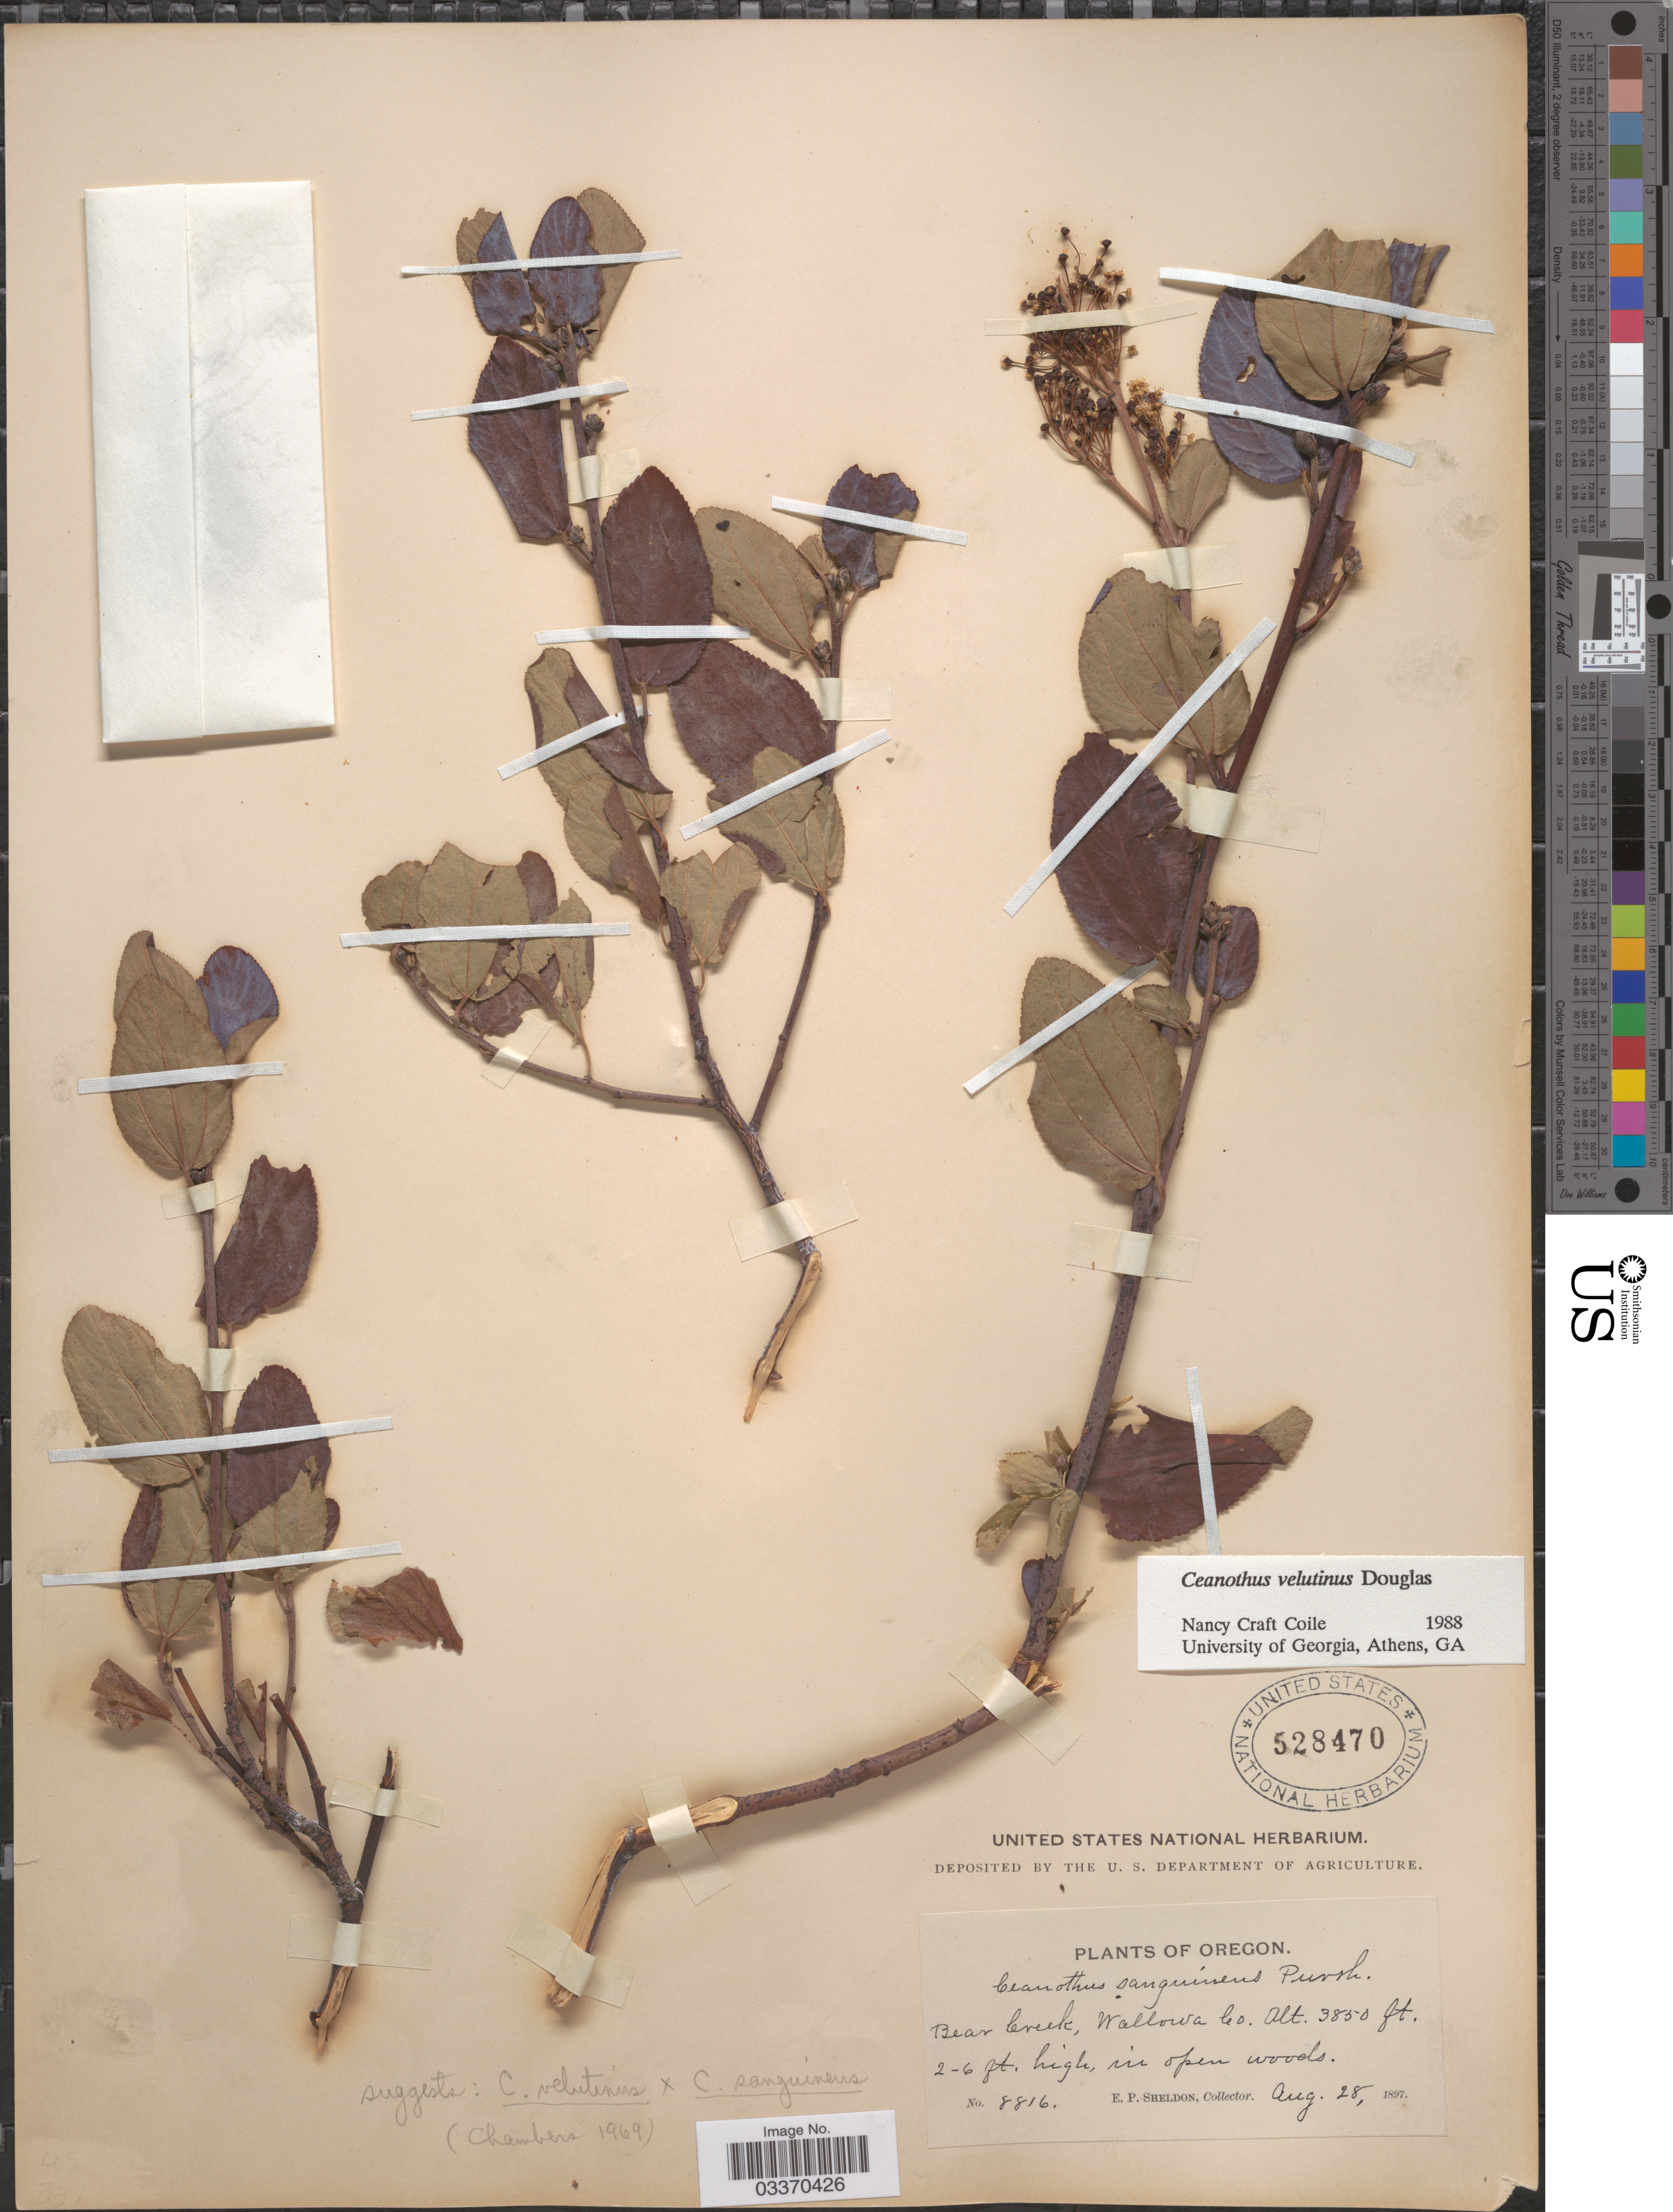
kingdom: Plantae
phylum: Tracheophyta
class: Magnoliopsida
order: Rosales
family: Rhamnaceae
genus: Ceanothus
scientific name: Ceanothus velutinus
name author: Douglas ex Hook.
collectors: E. P. Sheldon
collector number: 8816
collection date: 1897-08-28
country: United States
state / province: Oregon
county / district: Wallowa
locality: Bear Creek, Wallowa Co.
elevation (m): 1173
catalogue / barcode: US 528470